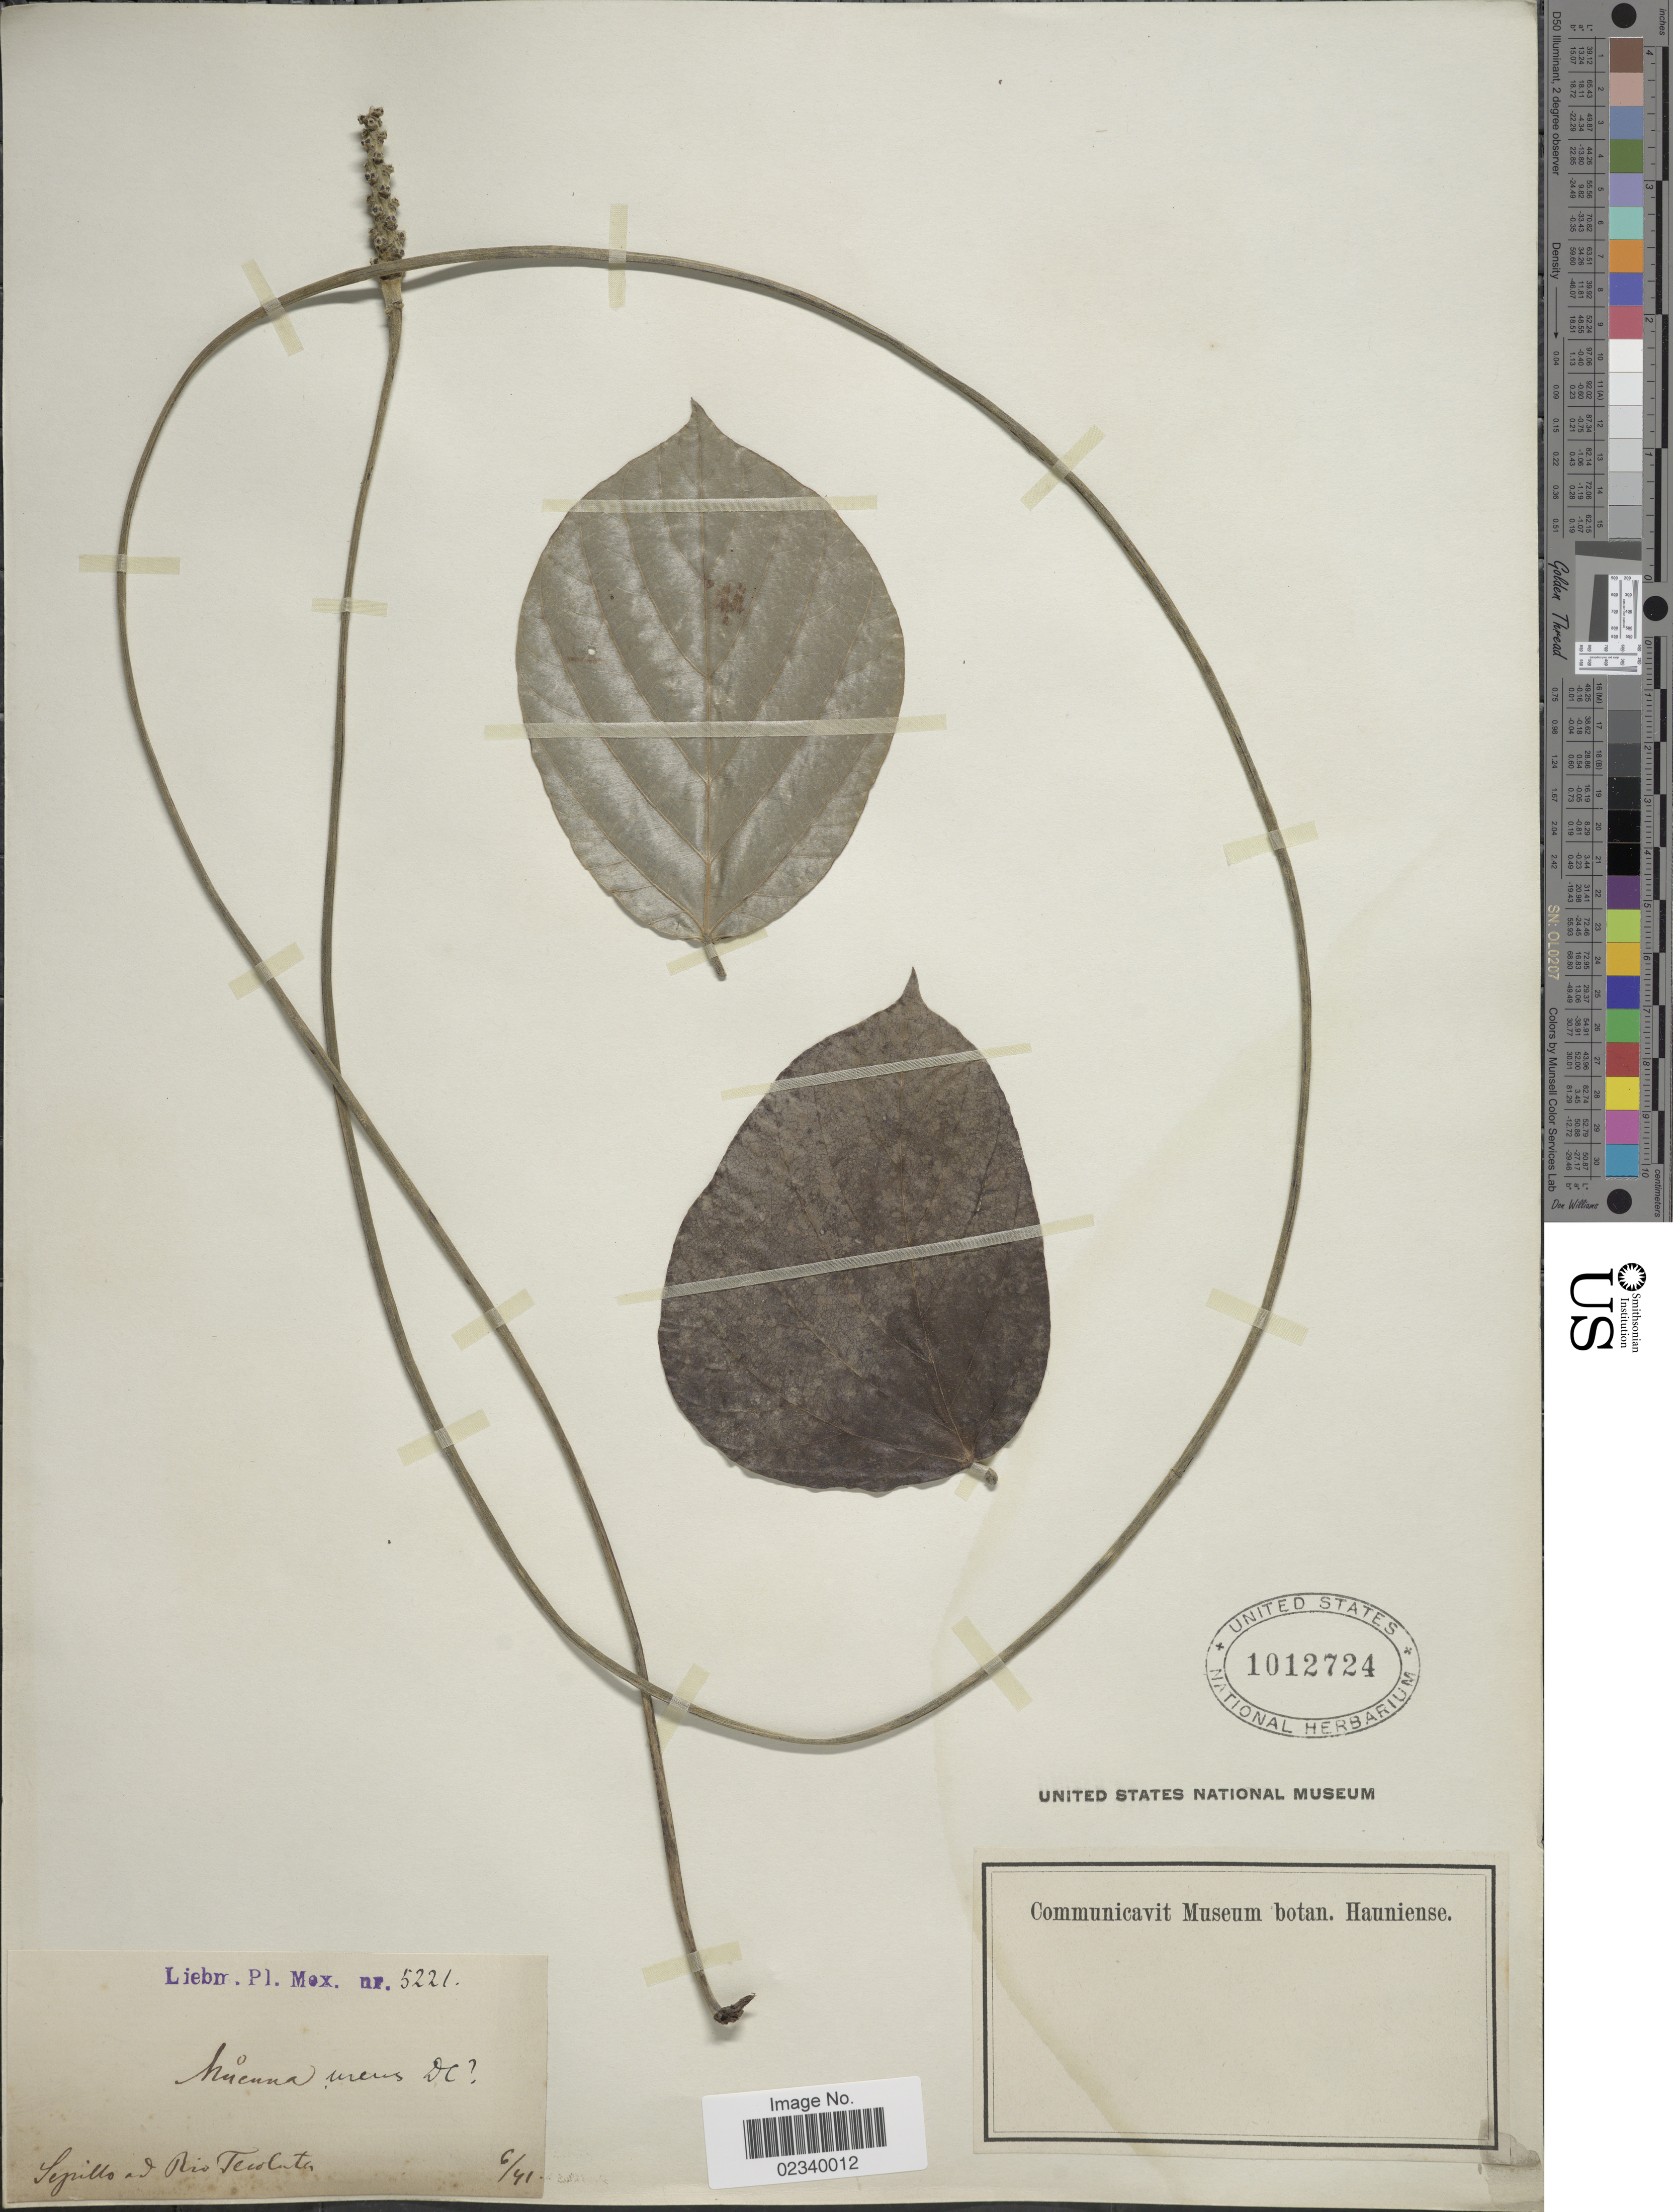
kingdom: Plantae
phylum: Tracheophyta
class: Magnoliopsida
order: Fabales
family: Fabaceae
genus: Mucuna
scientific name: Mucuna argyrophylla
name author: Standl.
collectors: Liebmann, --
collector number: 5221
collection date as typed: Transcribed d/m/y: /6/41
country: Mexico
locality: Sejillo ad Rio Tecolata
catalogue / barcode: US 1012724